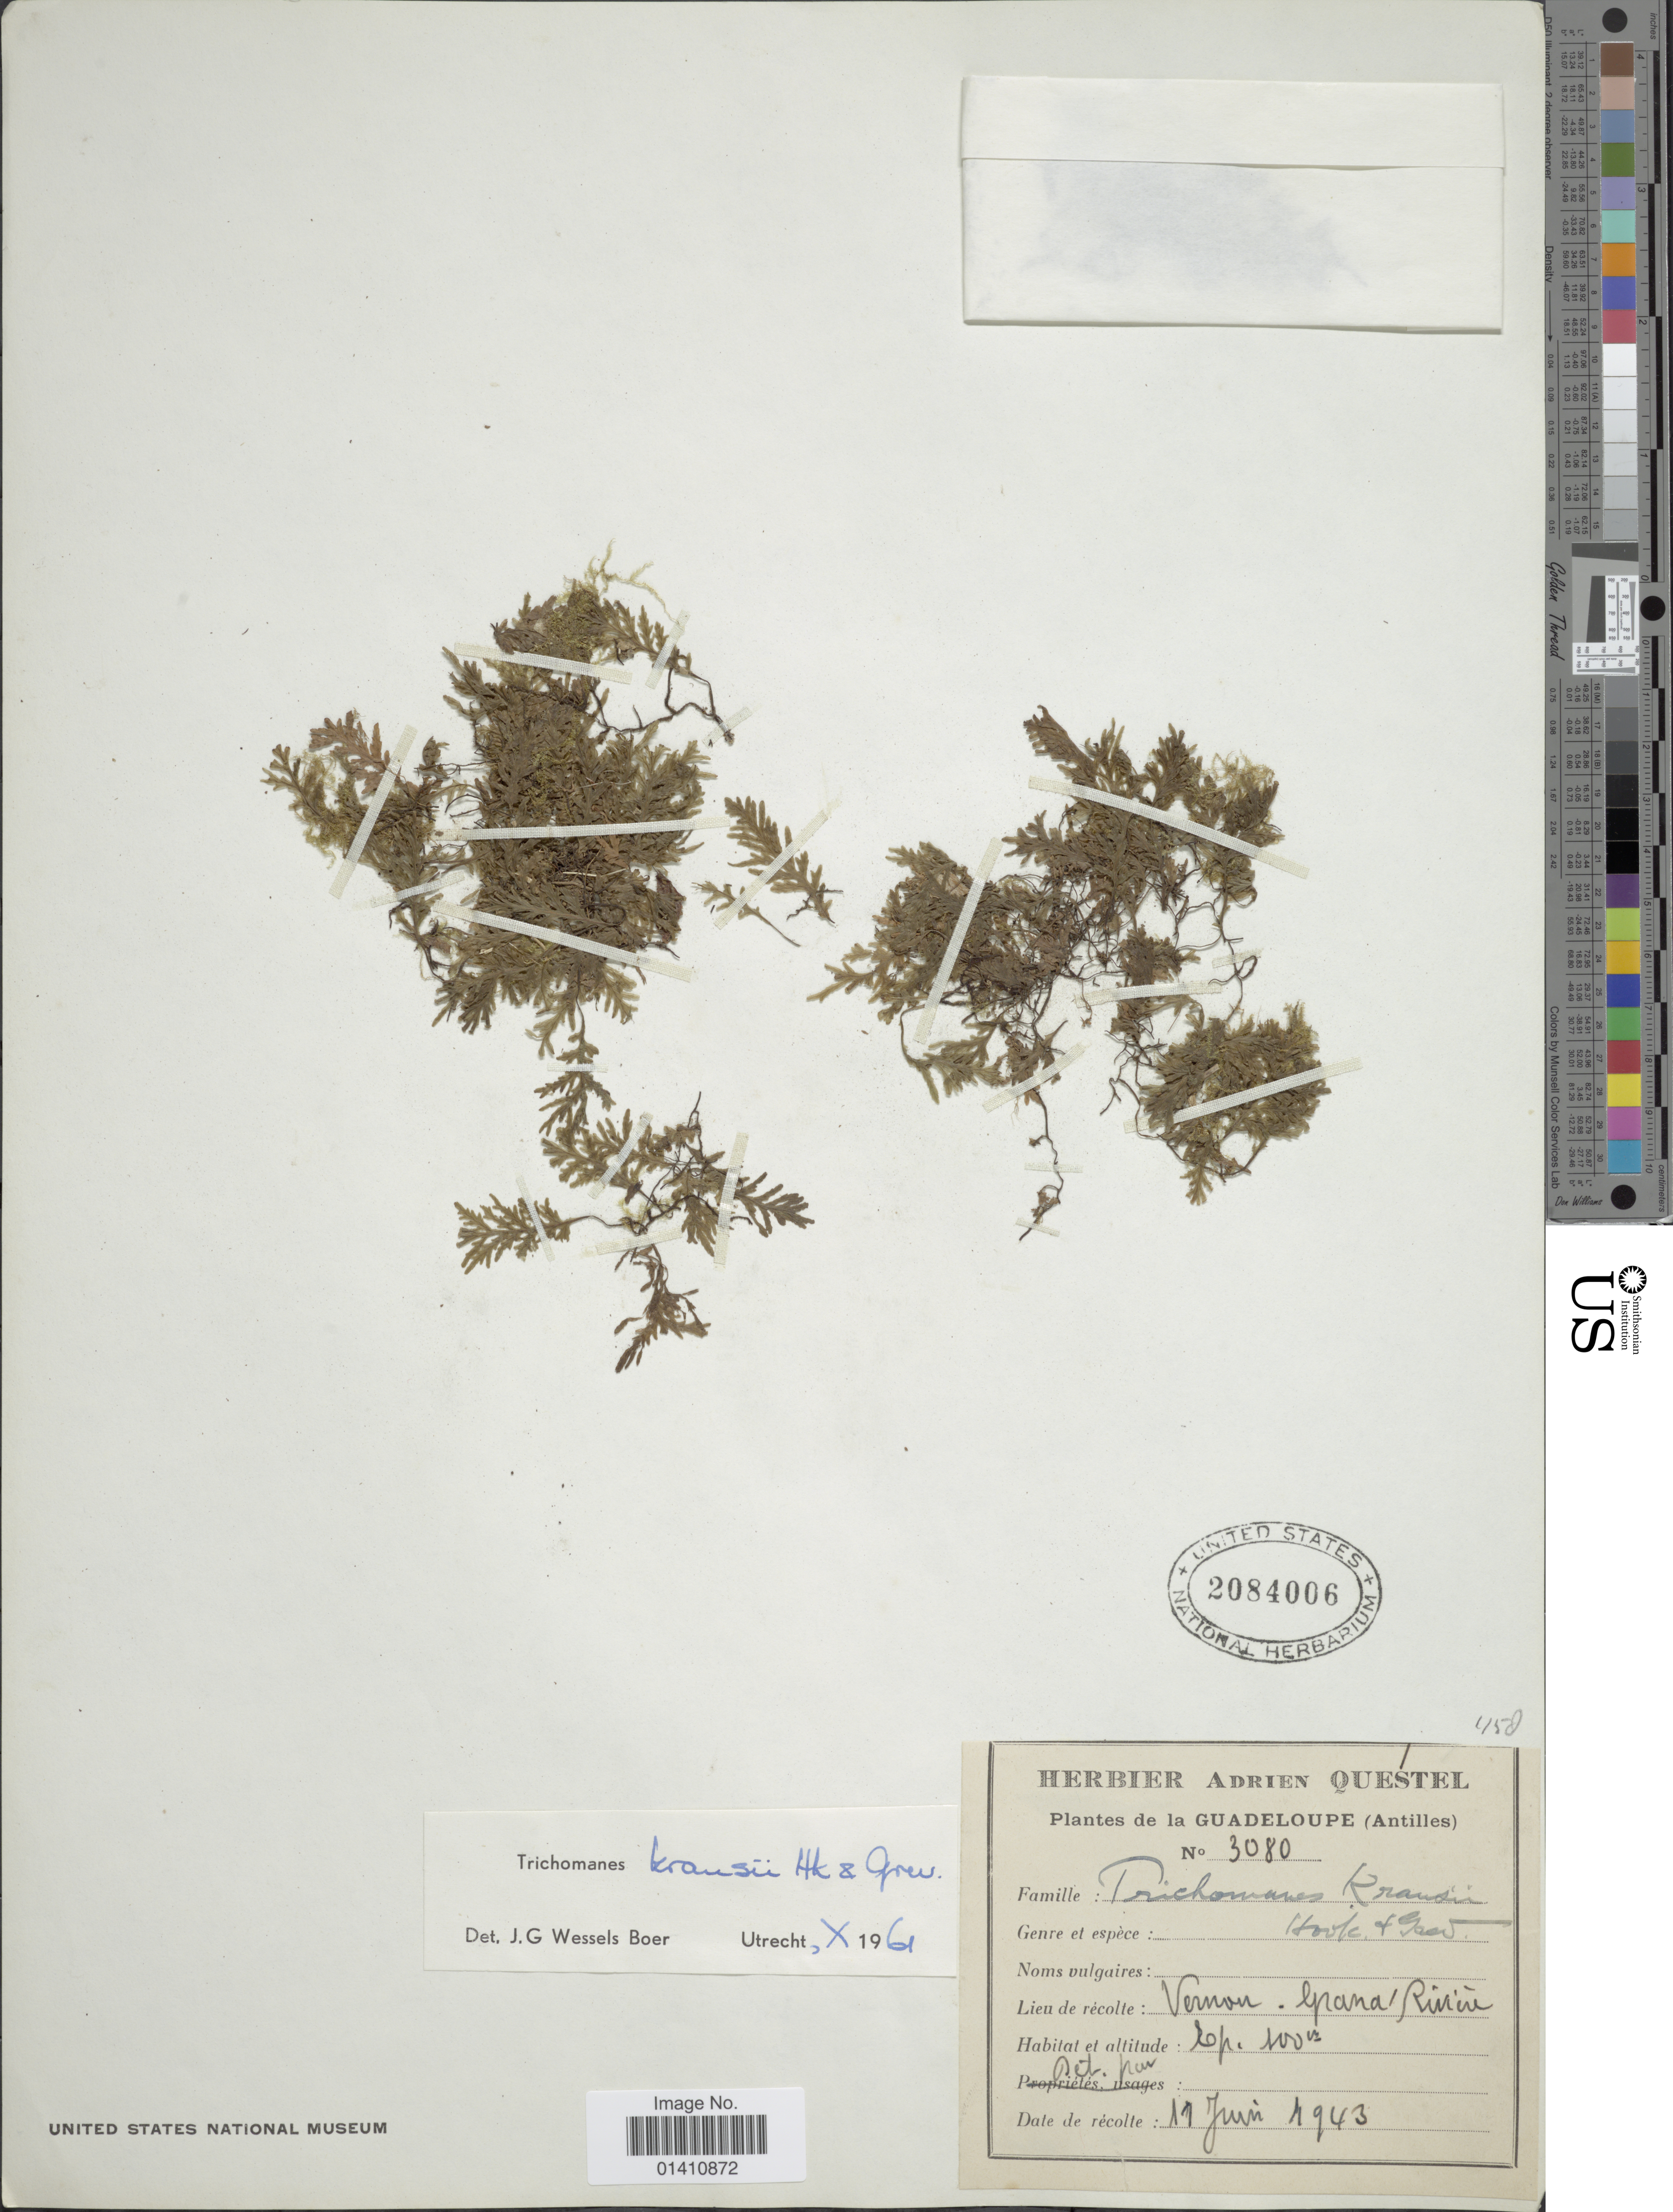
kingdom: Plantae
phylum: Tracheophyta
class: Polypodiopsida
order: Hymenophyllales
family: Hymenophyllaceae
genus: Didymoglossum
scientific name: Didymoglossum kraussii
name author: (Hook. & Grev.) C. Presl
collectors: A. Questel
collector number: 3080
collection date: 1943-06-11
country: Guadeloupe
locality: Antilles, Vernou- Grand Rivière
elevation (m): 100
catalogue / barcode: US 2084006